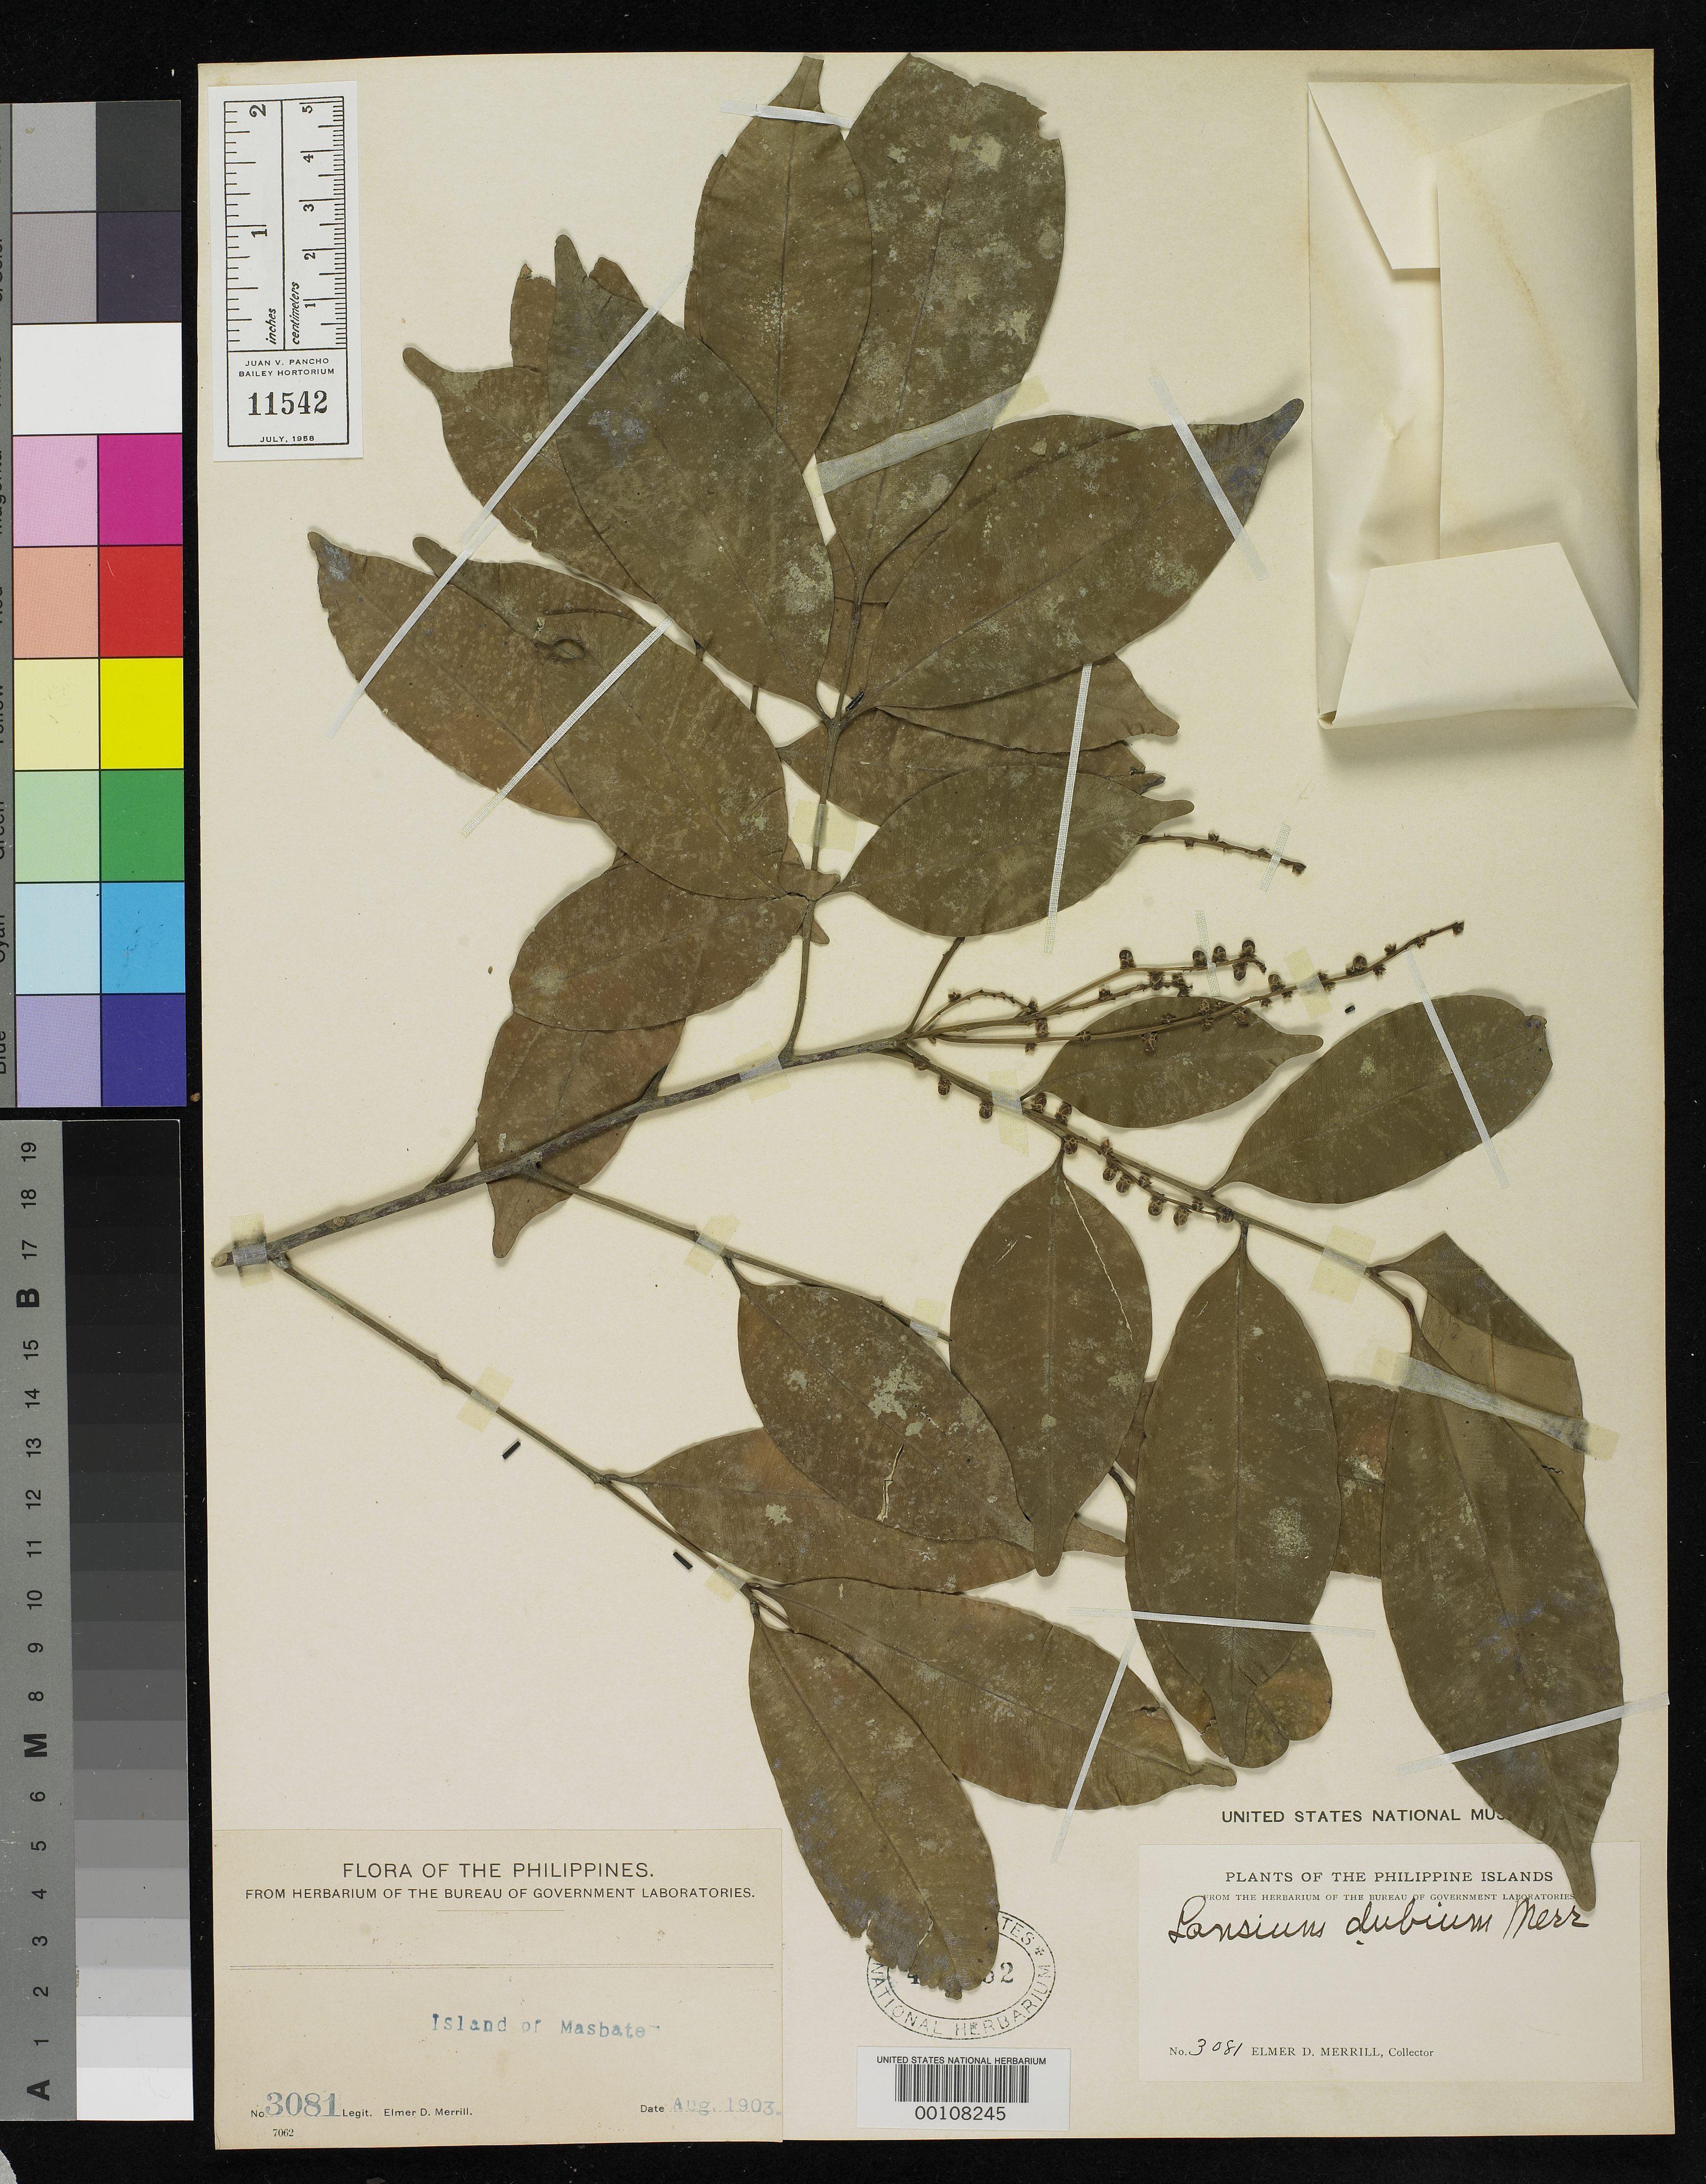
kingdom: Plantae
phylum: Tracheophyta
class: Magnoliopsida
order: Sapindales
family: Meliaceae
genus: Lansium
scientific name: Lansium dubium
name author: Merr.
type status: Isotype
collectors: E. D. Merrill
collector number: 3081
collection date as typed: Aug 1903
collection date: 1903-08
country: Philippines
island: Masbate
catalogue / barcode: US 438052